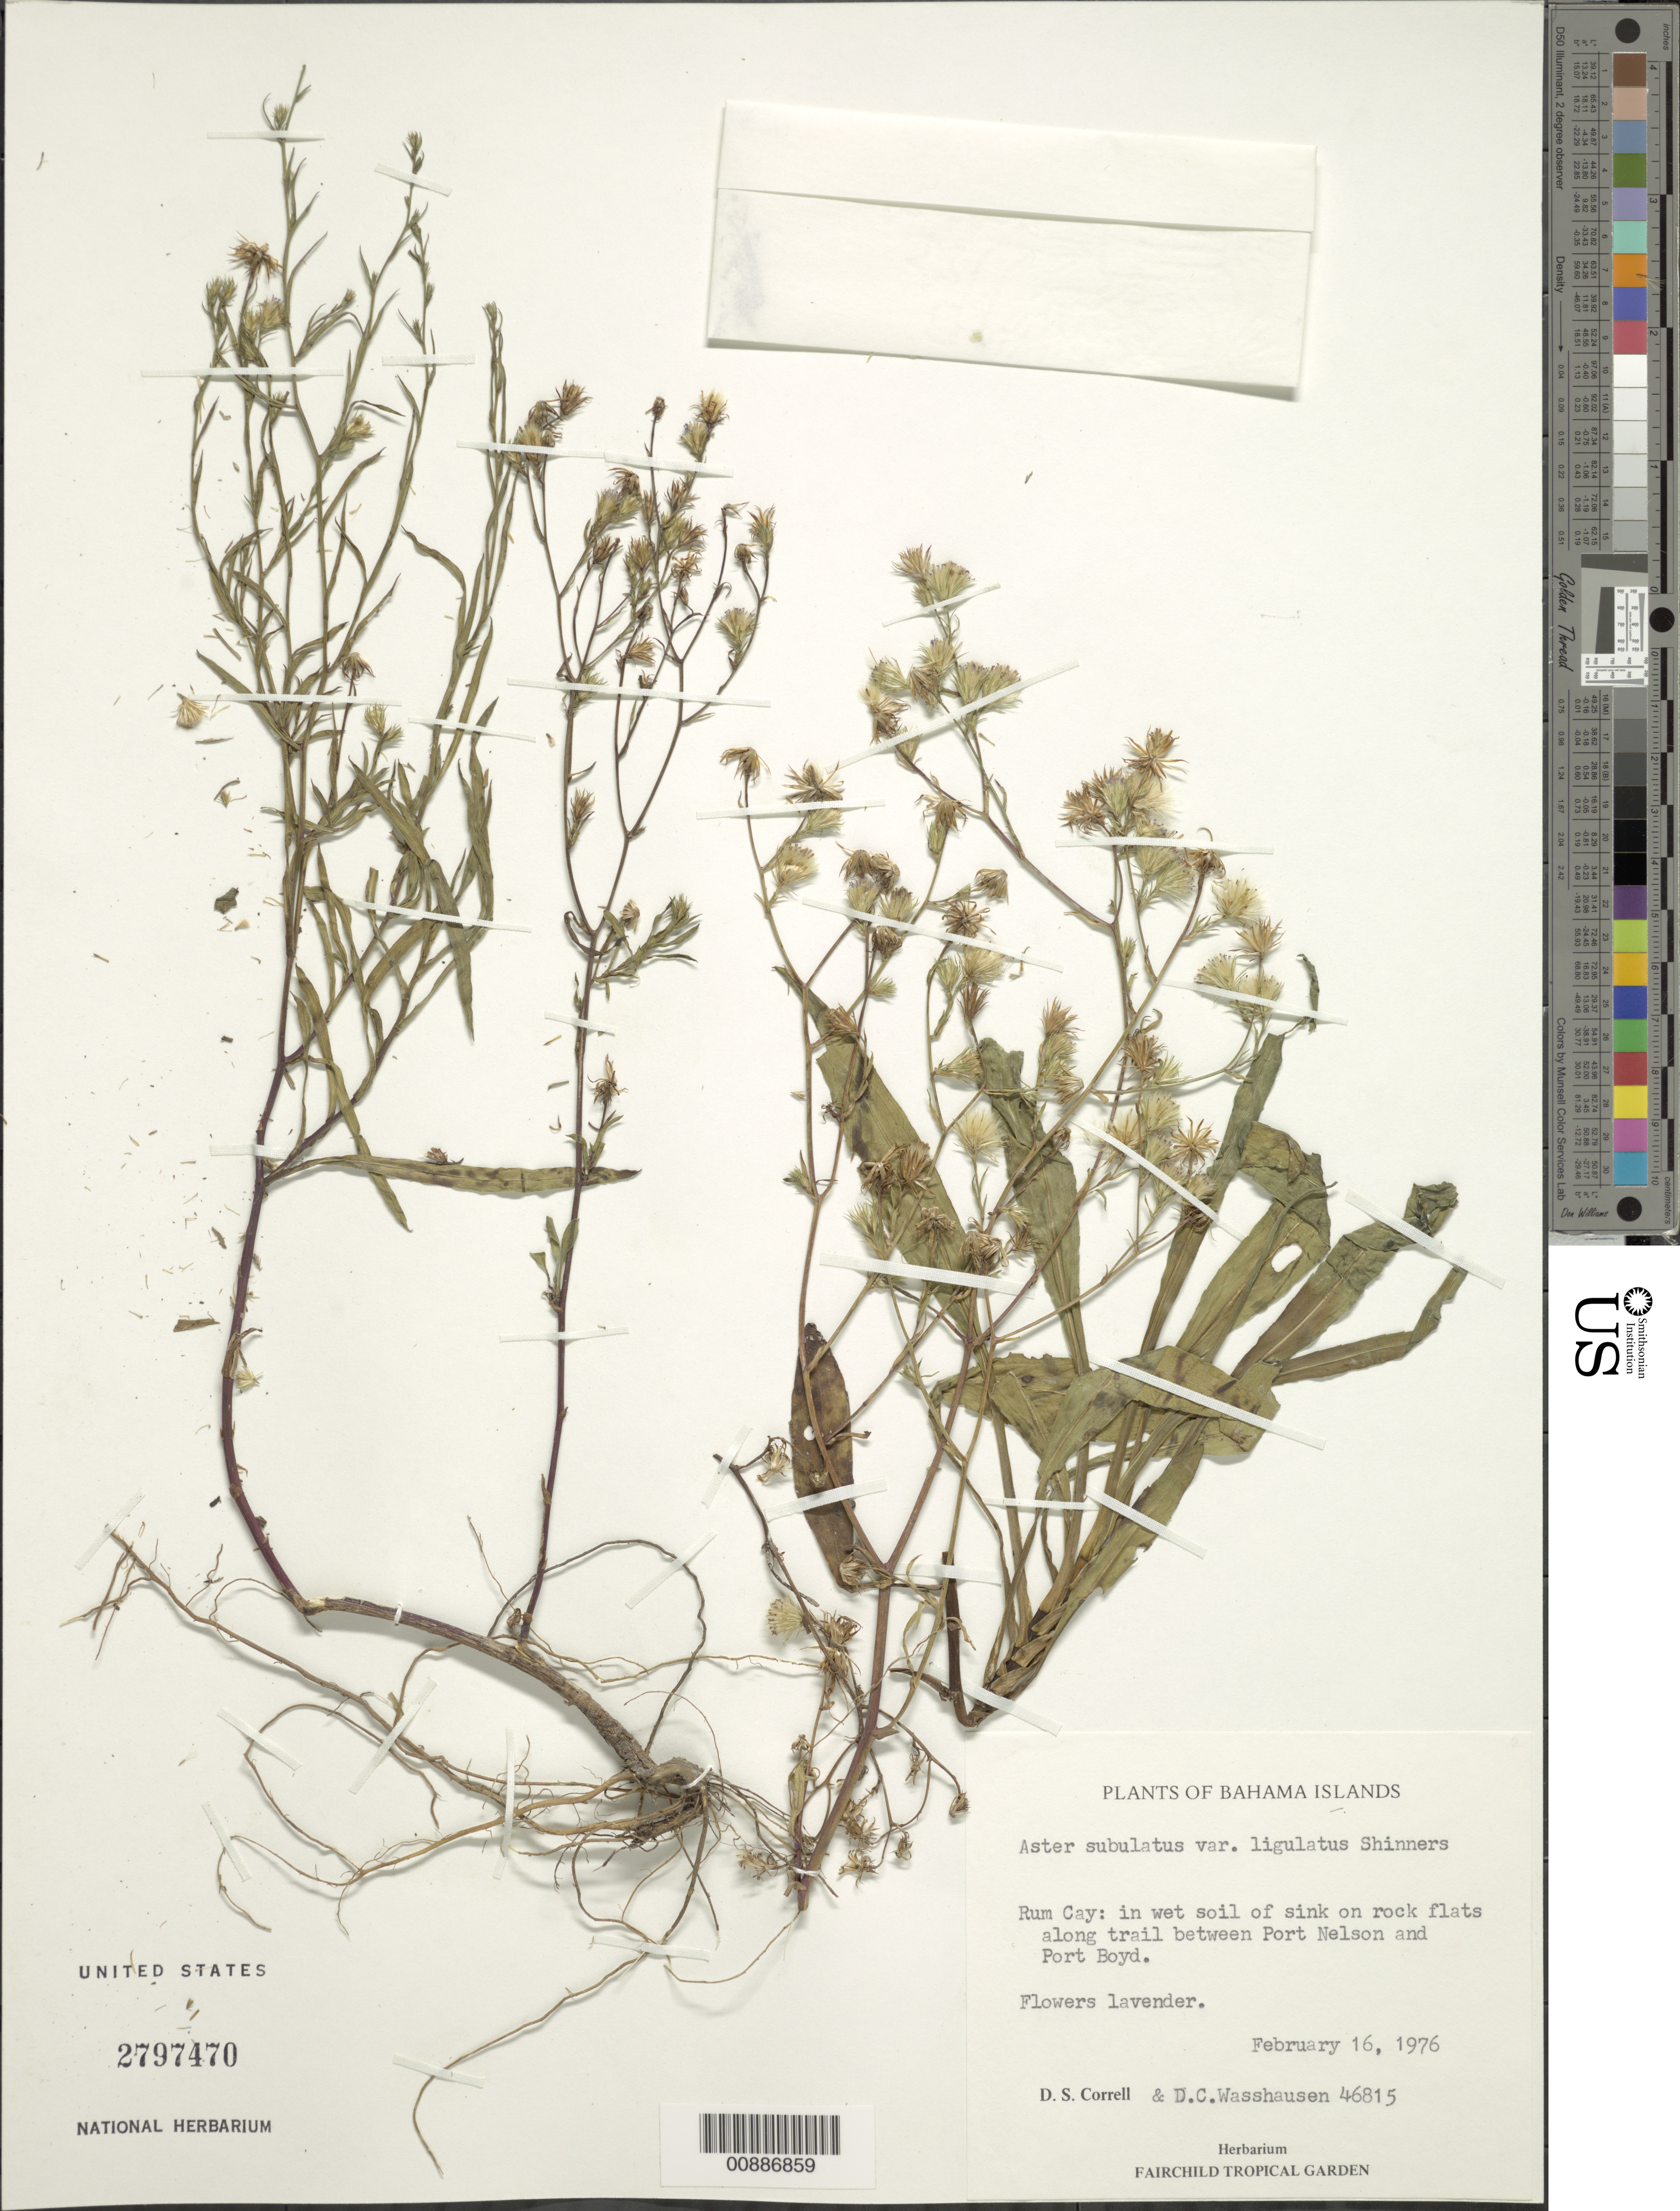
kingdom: Plantae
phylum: Tracheophyta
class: Magnoliopsida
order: Asterales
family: Asteraceae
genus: Symphyotrichum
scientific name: Symphyotrichum subulatum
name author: (Michx.) G.L. Nesom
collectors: D. S. Correll & D. C. Wasshausen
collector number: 46815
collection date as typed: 16 Feb 1976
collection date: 1976-02-16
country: Bahamas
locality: Rum Cay: Along trail between Port Nelson and Port Boyd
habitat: In wet soil of sink on rock flats, along trail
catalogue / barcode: US 2797470